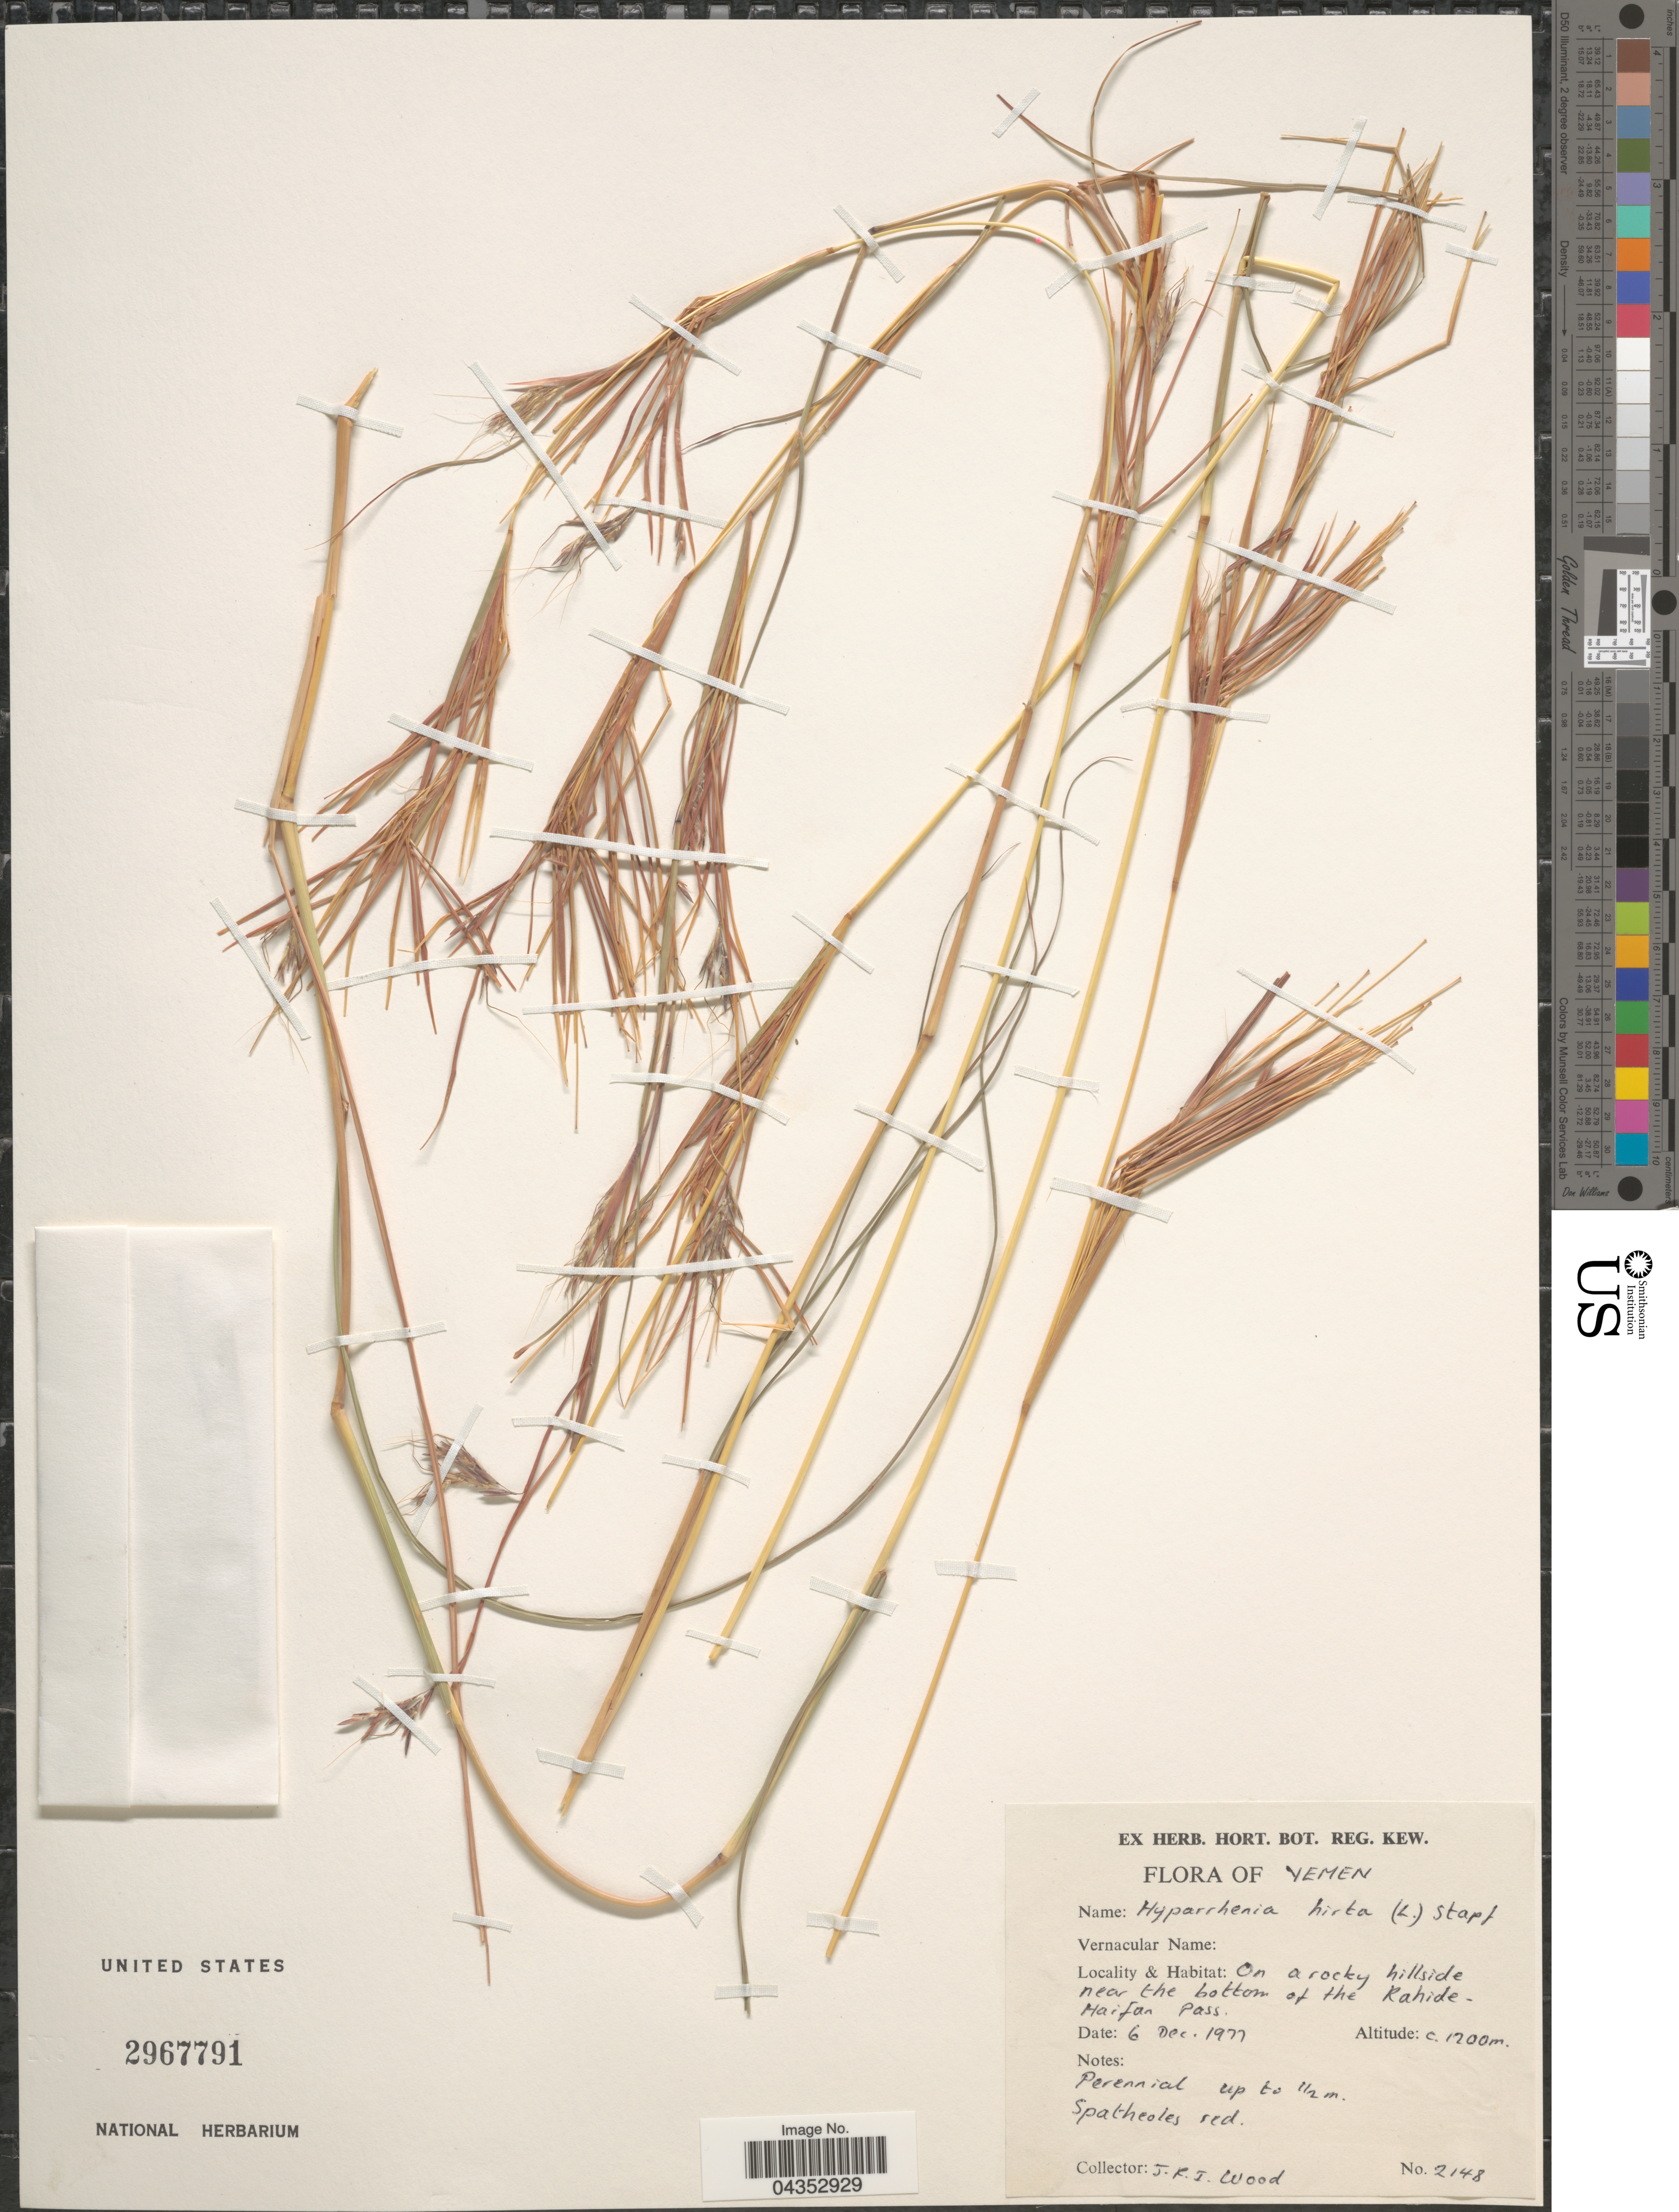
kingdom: Plantae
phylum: Tracheophyta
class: Liliopsida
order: Poales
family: Poaceae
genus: Hyparrhenia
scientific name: Hyparrhenia hirta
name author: (L.) Stapf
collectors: J. R. I. Wood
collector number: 2148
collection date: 1977-12-06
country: Yemen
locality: On a rocky hillside near the bottom of the Rahide-Haifan Pass.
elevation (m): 1200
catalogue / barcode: US 2967791